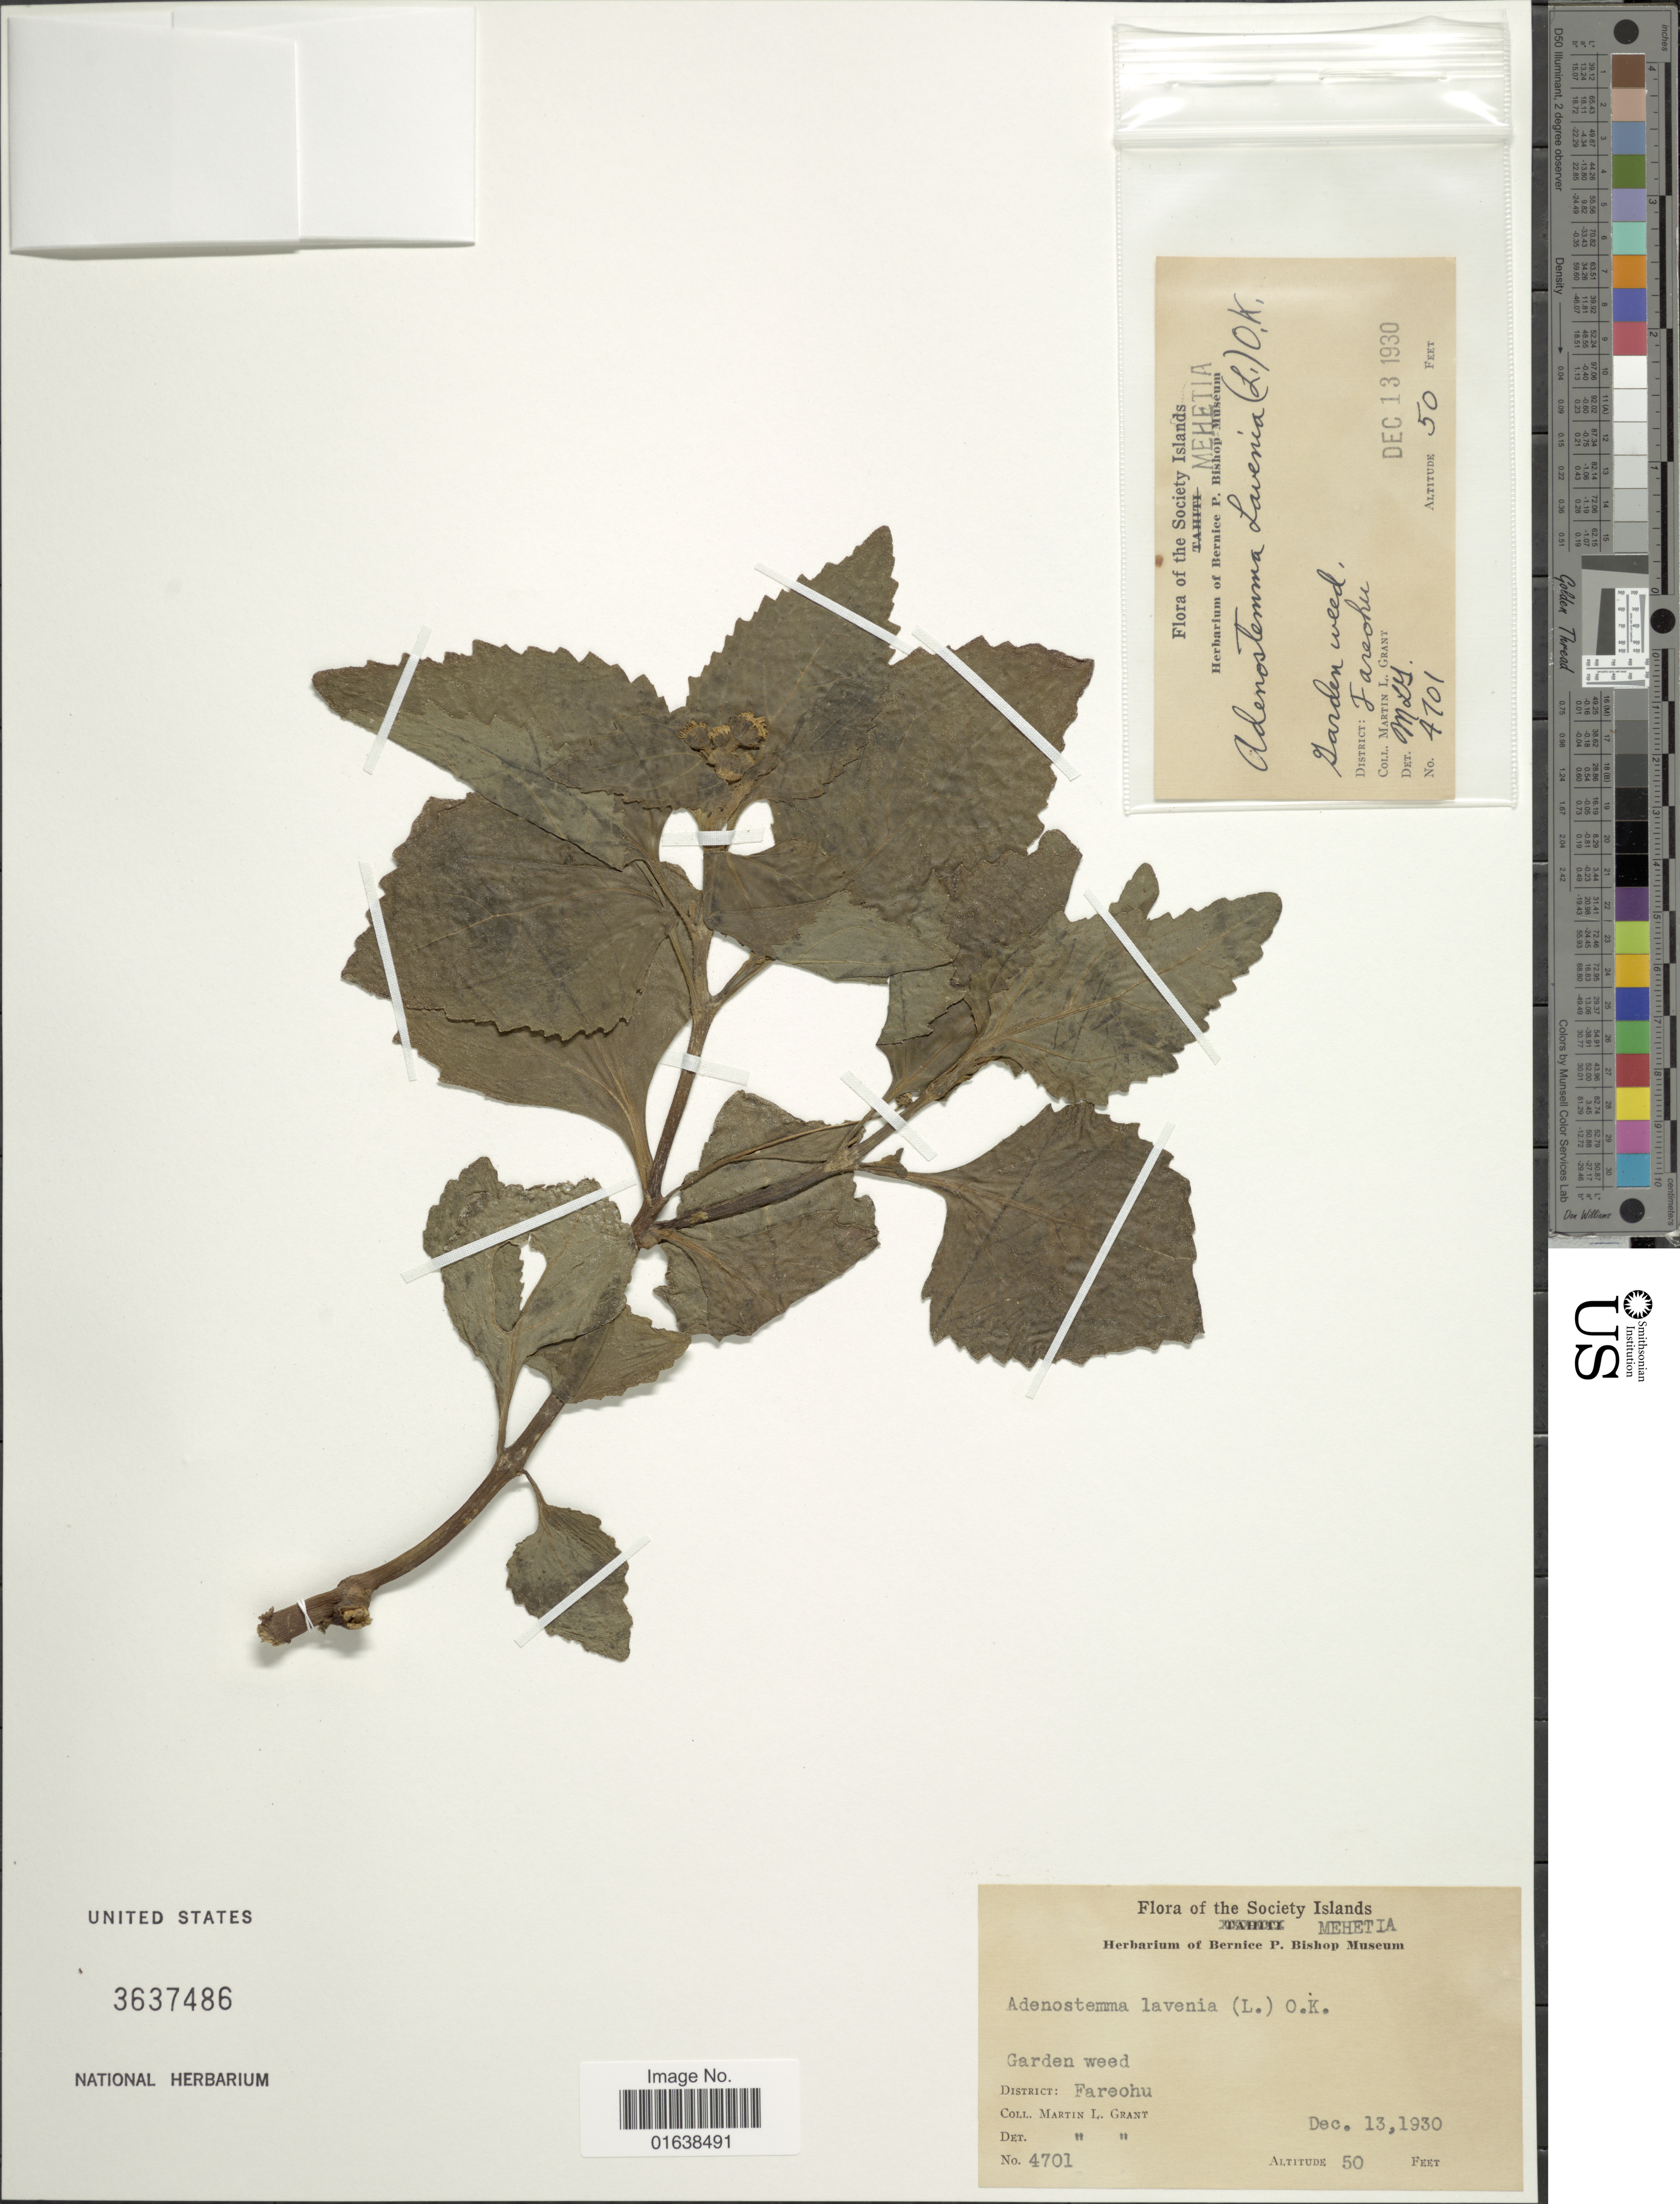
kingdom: Plantae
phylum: Tracheophyta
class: Magnoliopsida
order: Asterales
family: Asteraceae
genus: Adenostemma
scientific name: Adenostemma hirsutum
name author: (Blume) DC.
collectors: M. L. Grant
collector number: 4701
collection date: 1930-12-13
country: French Polynesia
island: Mehetia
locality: The Society Islands, Mehetia. District: Fareohu.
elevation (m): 15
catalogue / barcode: US 3637486